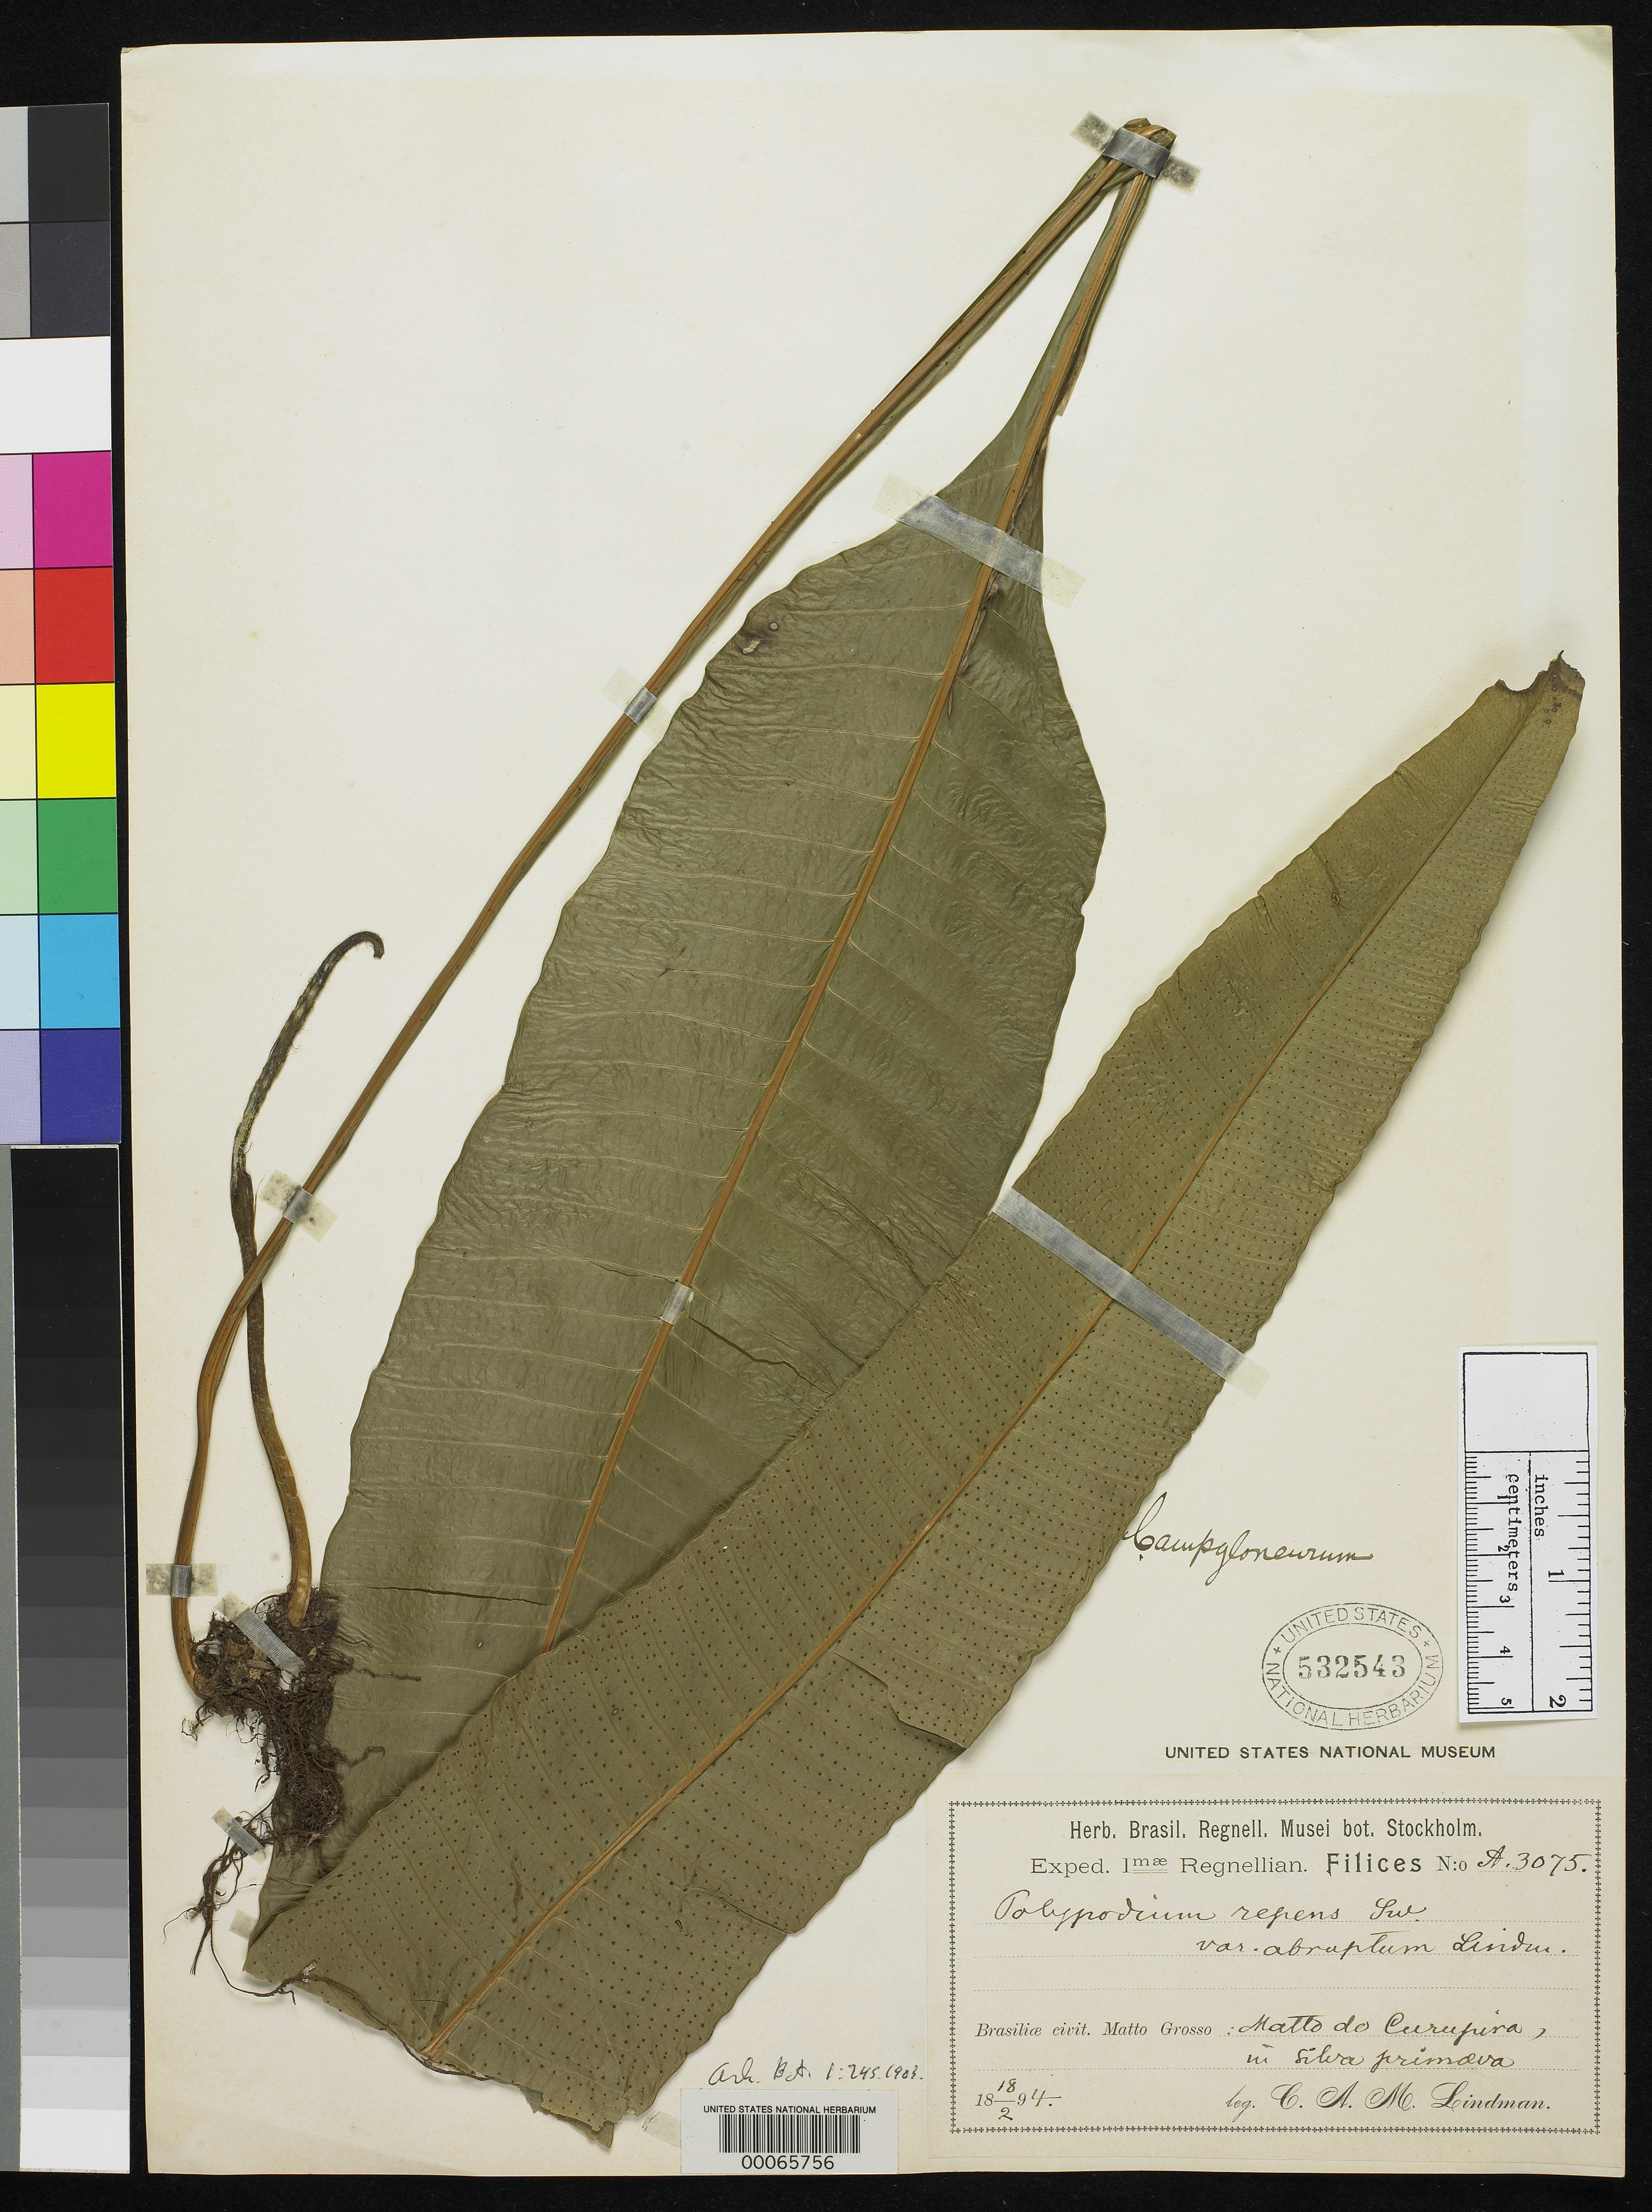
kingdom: Plantae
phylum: Tracheophyta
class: Polypodiopsida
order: Polypodiales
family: Polypodiaceae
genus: Polypodium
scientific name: Polypodium repens var. abruptum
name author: Lindm.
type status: Isosyntype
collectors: C. A. M. Lindman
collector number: A3075 (Regn. Exp. I)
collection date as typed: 18 Feb 1894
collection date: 1894-02-18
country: Brazil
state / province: Mato Grosso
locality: Matto do Curupira.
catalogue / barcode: US 532543